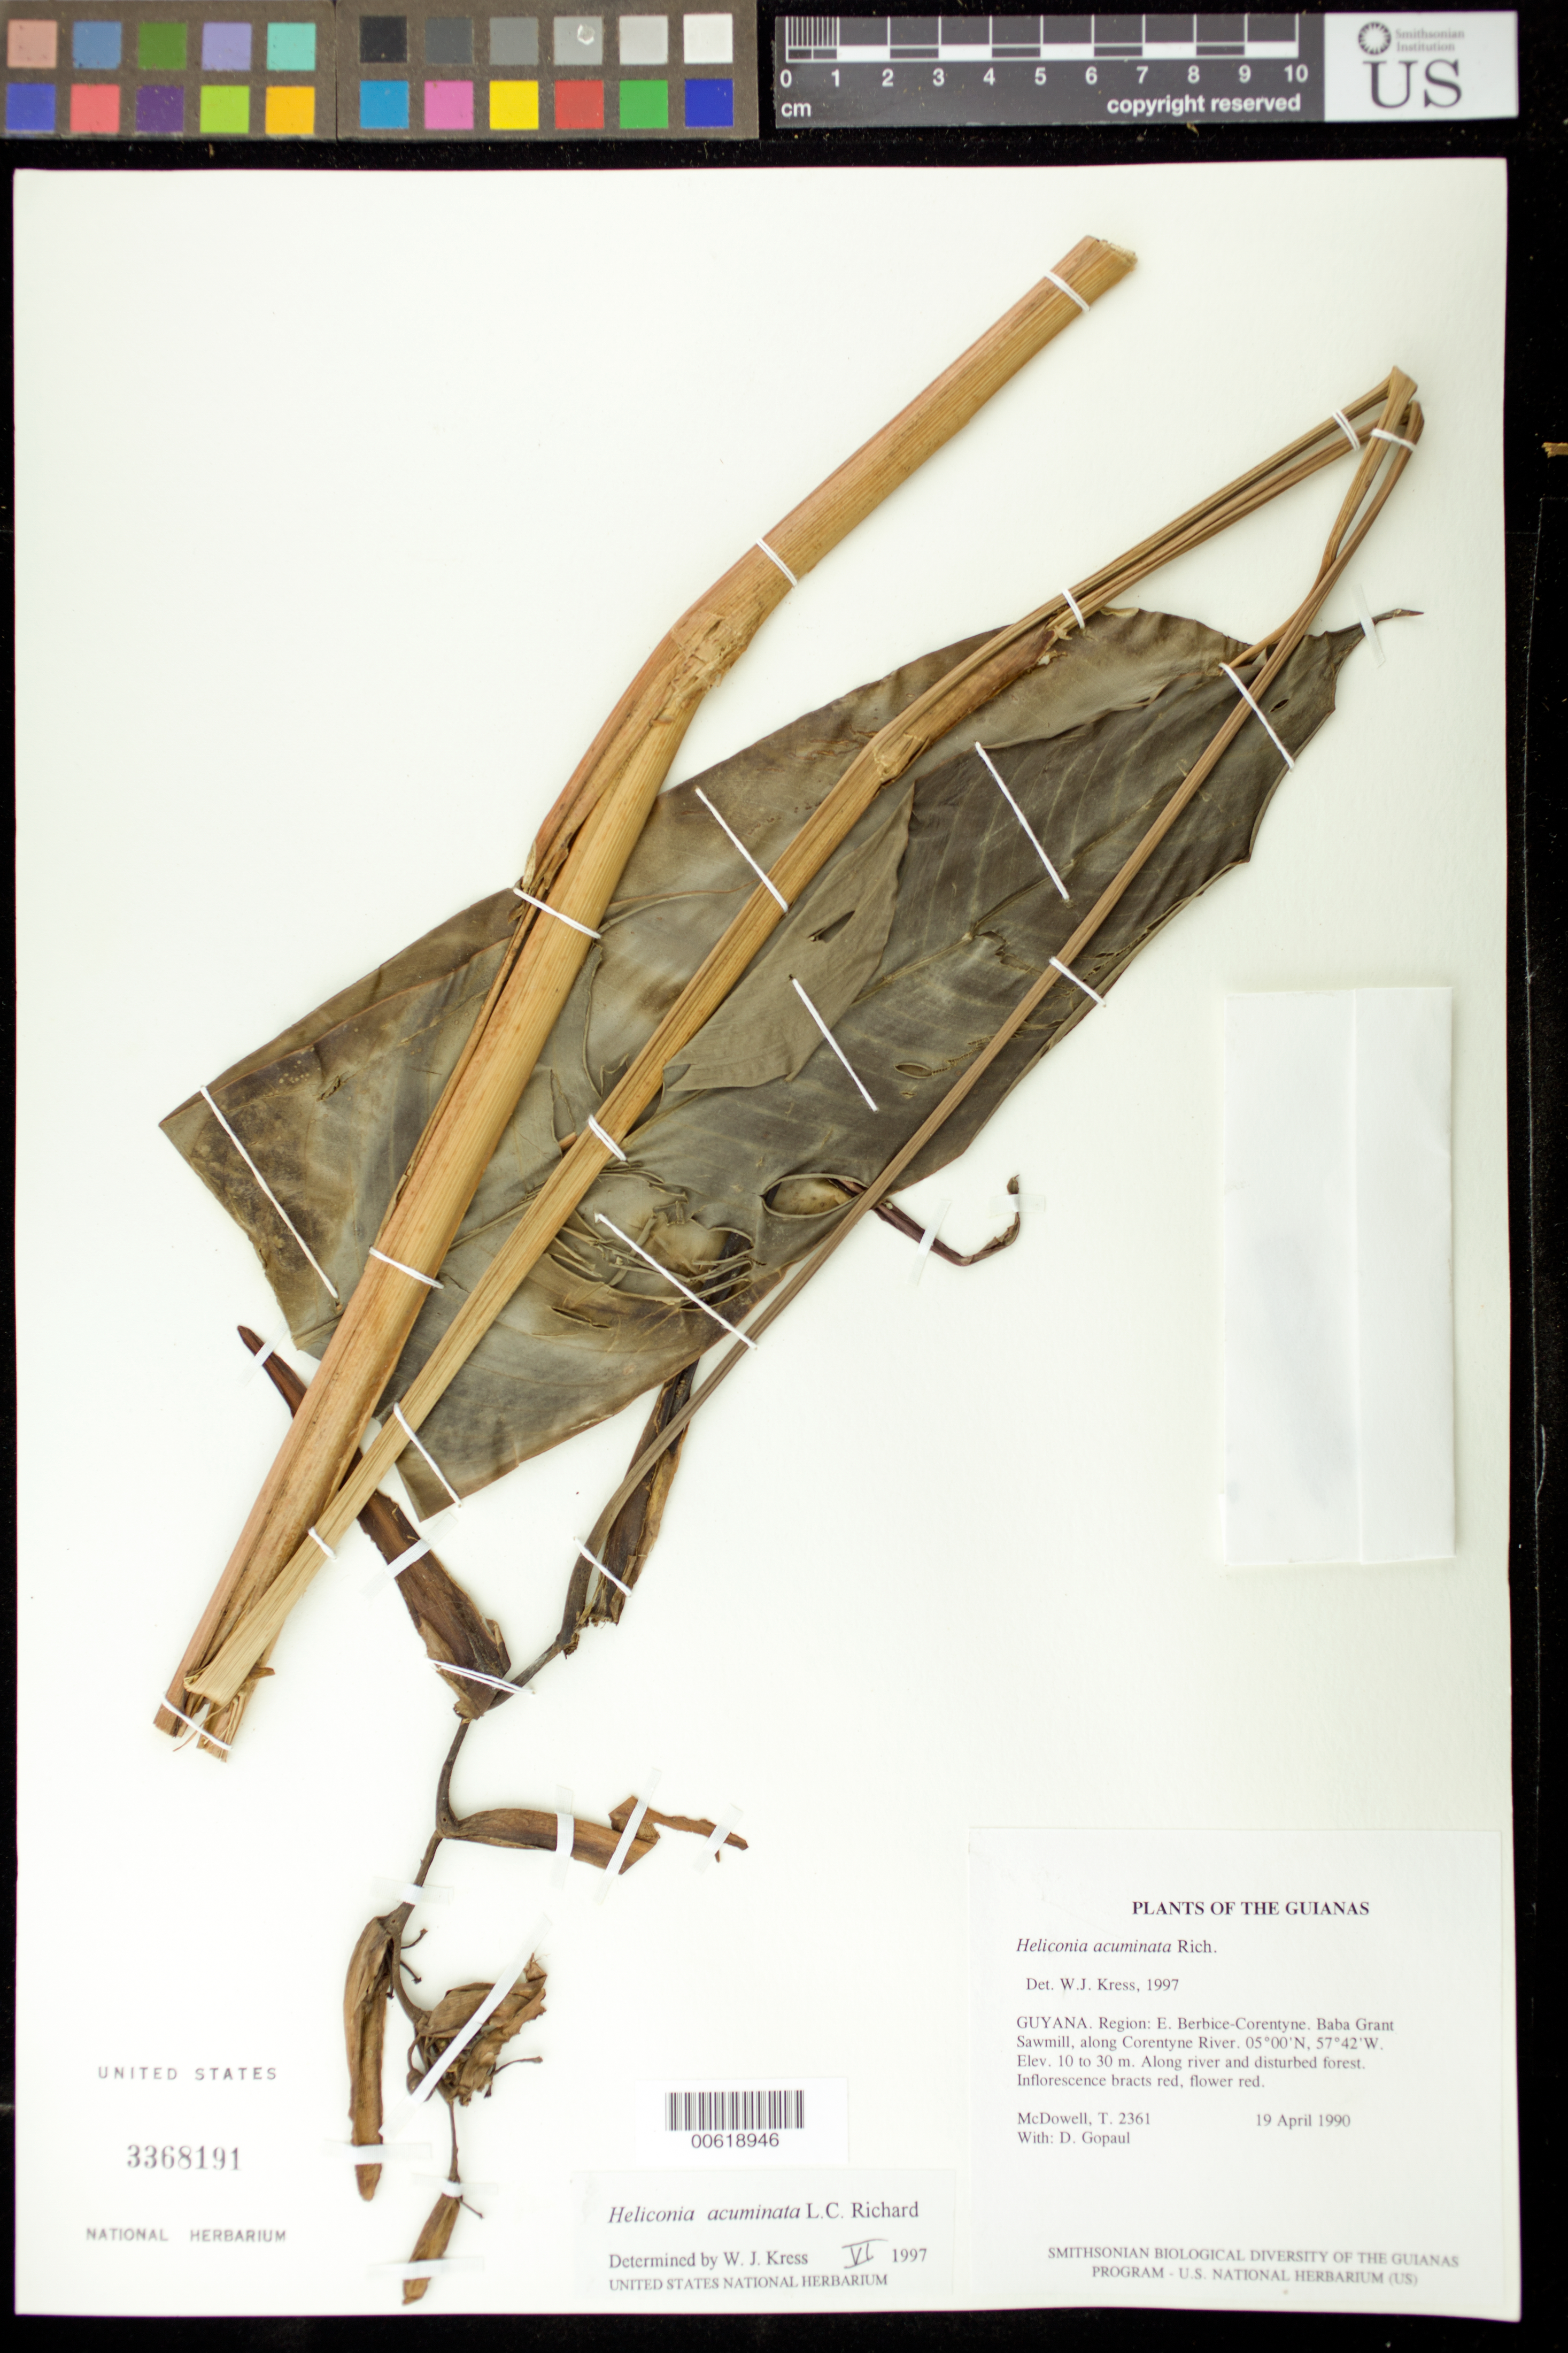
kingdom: Plantae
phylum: Tracheophyta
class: Liliopsida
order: Zingiberales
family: Heliconiaceae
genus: Heliconia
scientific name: Heliconia acuminata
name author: A. Rich.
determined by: Kress, W. J., (US), Smithsonian Institution - National Museum of Natural History (UNITED STATES)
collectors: T. McDowell & D. Gopaul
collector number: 2361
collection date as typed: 19 April 1990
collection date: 1990-04-19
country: Guyana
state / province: E. Berbice-Corentyne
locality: Baba Grant Sawmill, along Corentyne River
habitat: Along river and disturbed forest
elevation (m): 10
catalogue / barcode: US 3368191